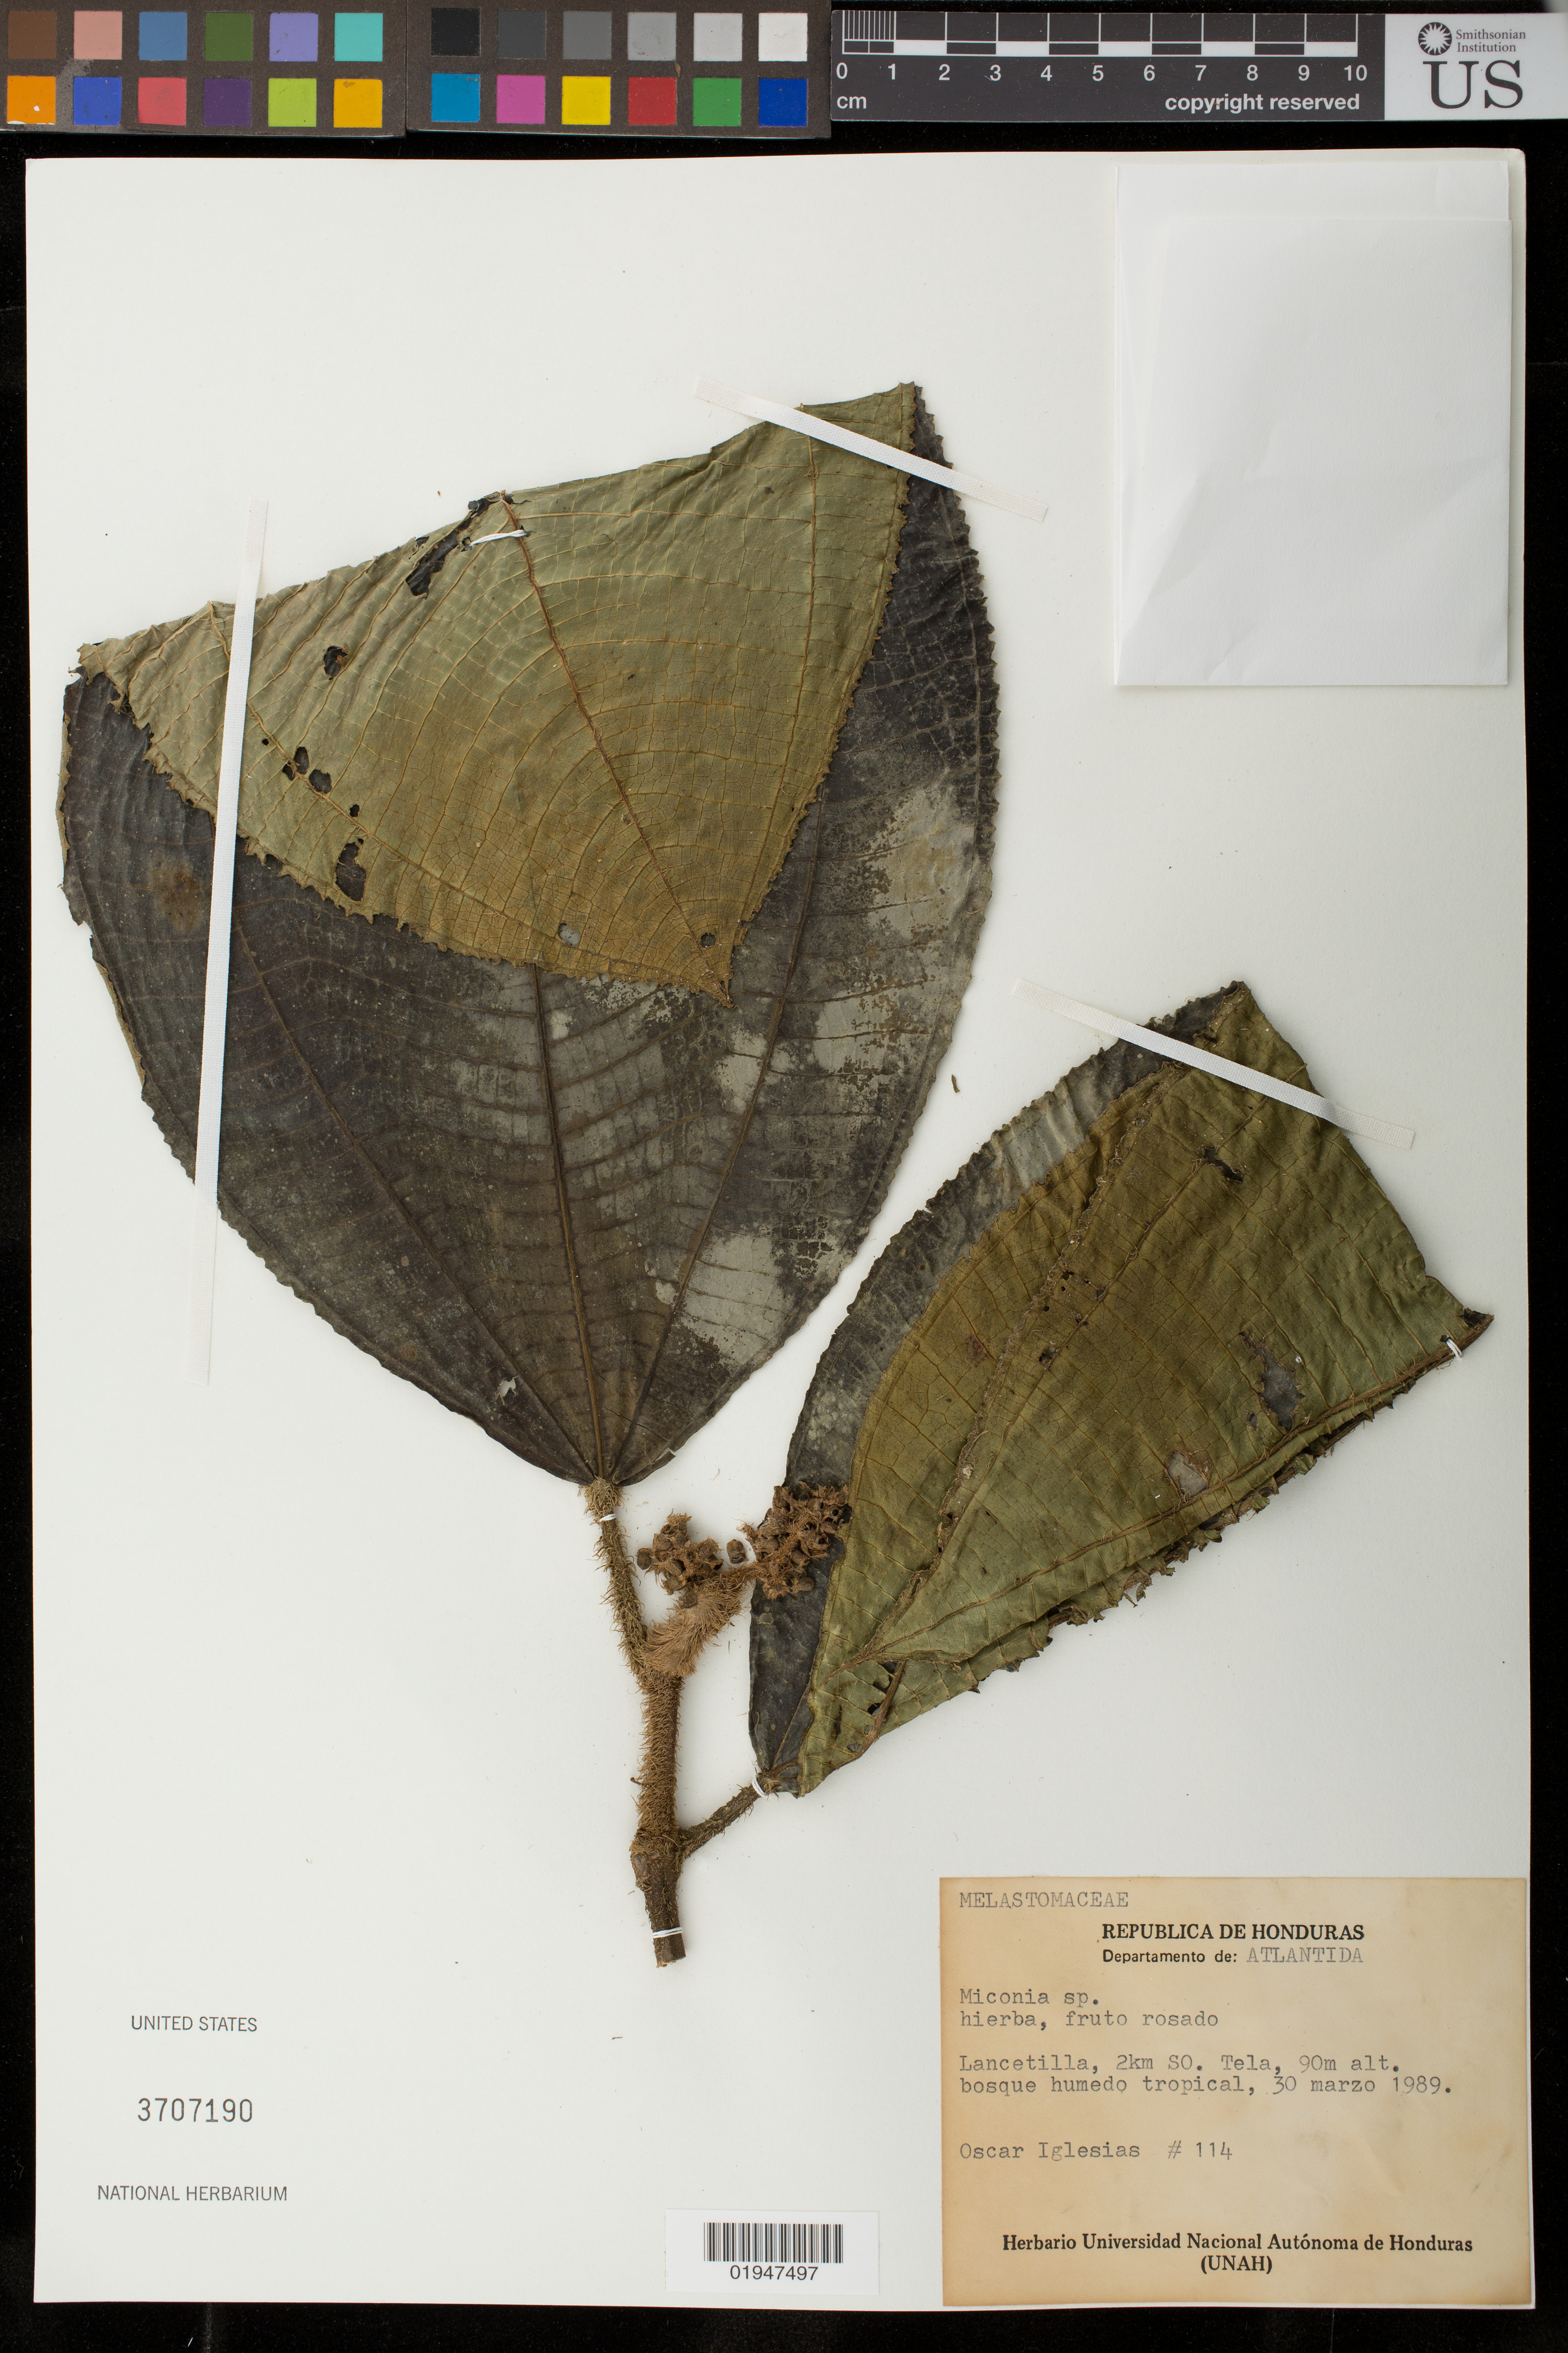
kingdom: Plantae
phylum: Tracheophyta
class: Magnoliopsida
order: Myrtales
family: Melastomataceae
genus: Miconia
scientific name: Miconia sp.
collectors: O. Iglesias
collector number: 114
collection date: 1989-03-30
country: Honduras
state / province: Atlántida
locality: Lancetillla, 2 km SO Tela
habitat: Bosque humedo tropical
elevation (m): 90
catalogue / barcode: US 3707190